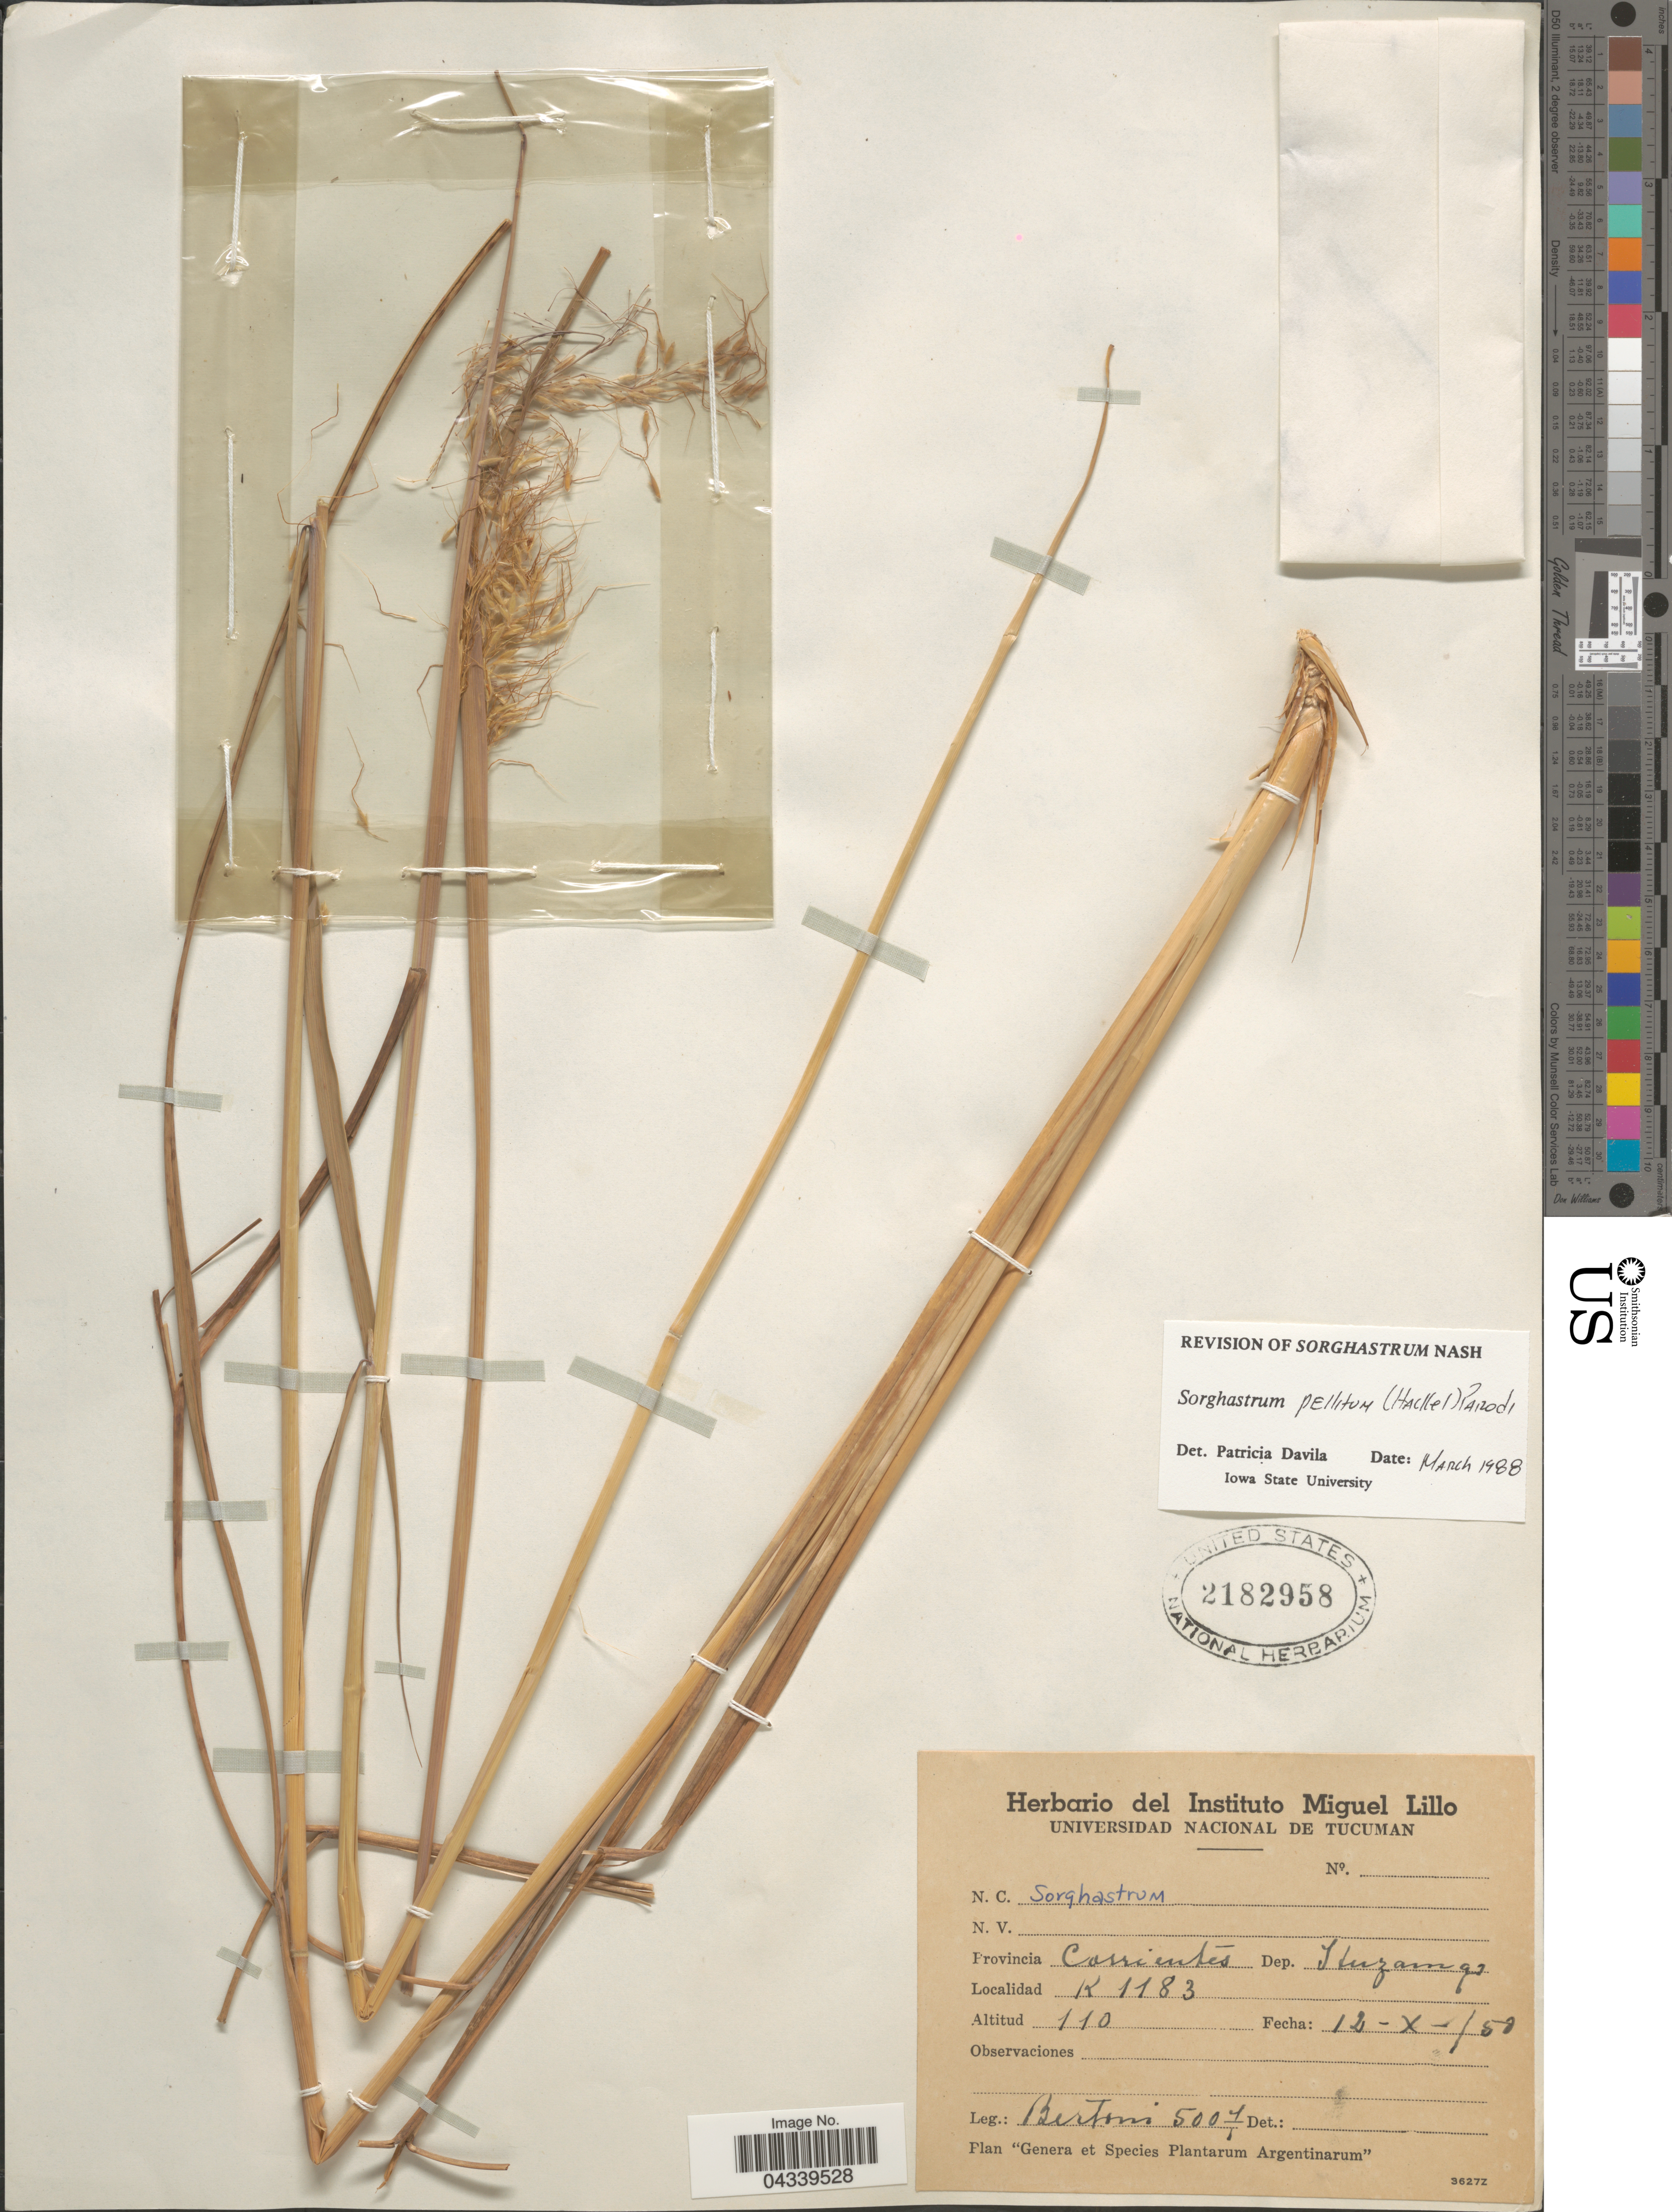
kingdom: Plantae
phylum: Tracheophyta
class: Liliopsida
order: Poales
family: Poaceae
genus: Sorghastrum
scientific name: Sorghastrum pellitum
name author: (Hack.) Parodi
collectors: -- Bertoni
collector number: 5007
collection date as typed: Transcribed d/m/y: 12/10/50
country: Argentina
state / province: Corrientes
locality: Dep. Ituzaingo. K1183.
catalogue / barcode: US 2182958